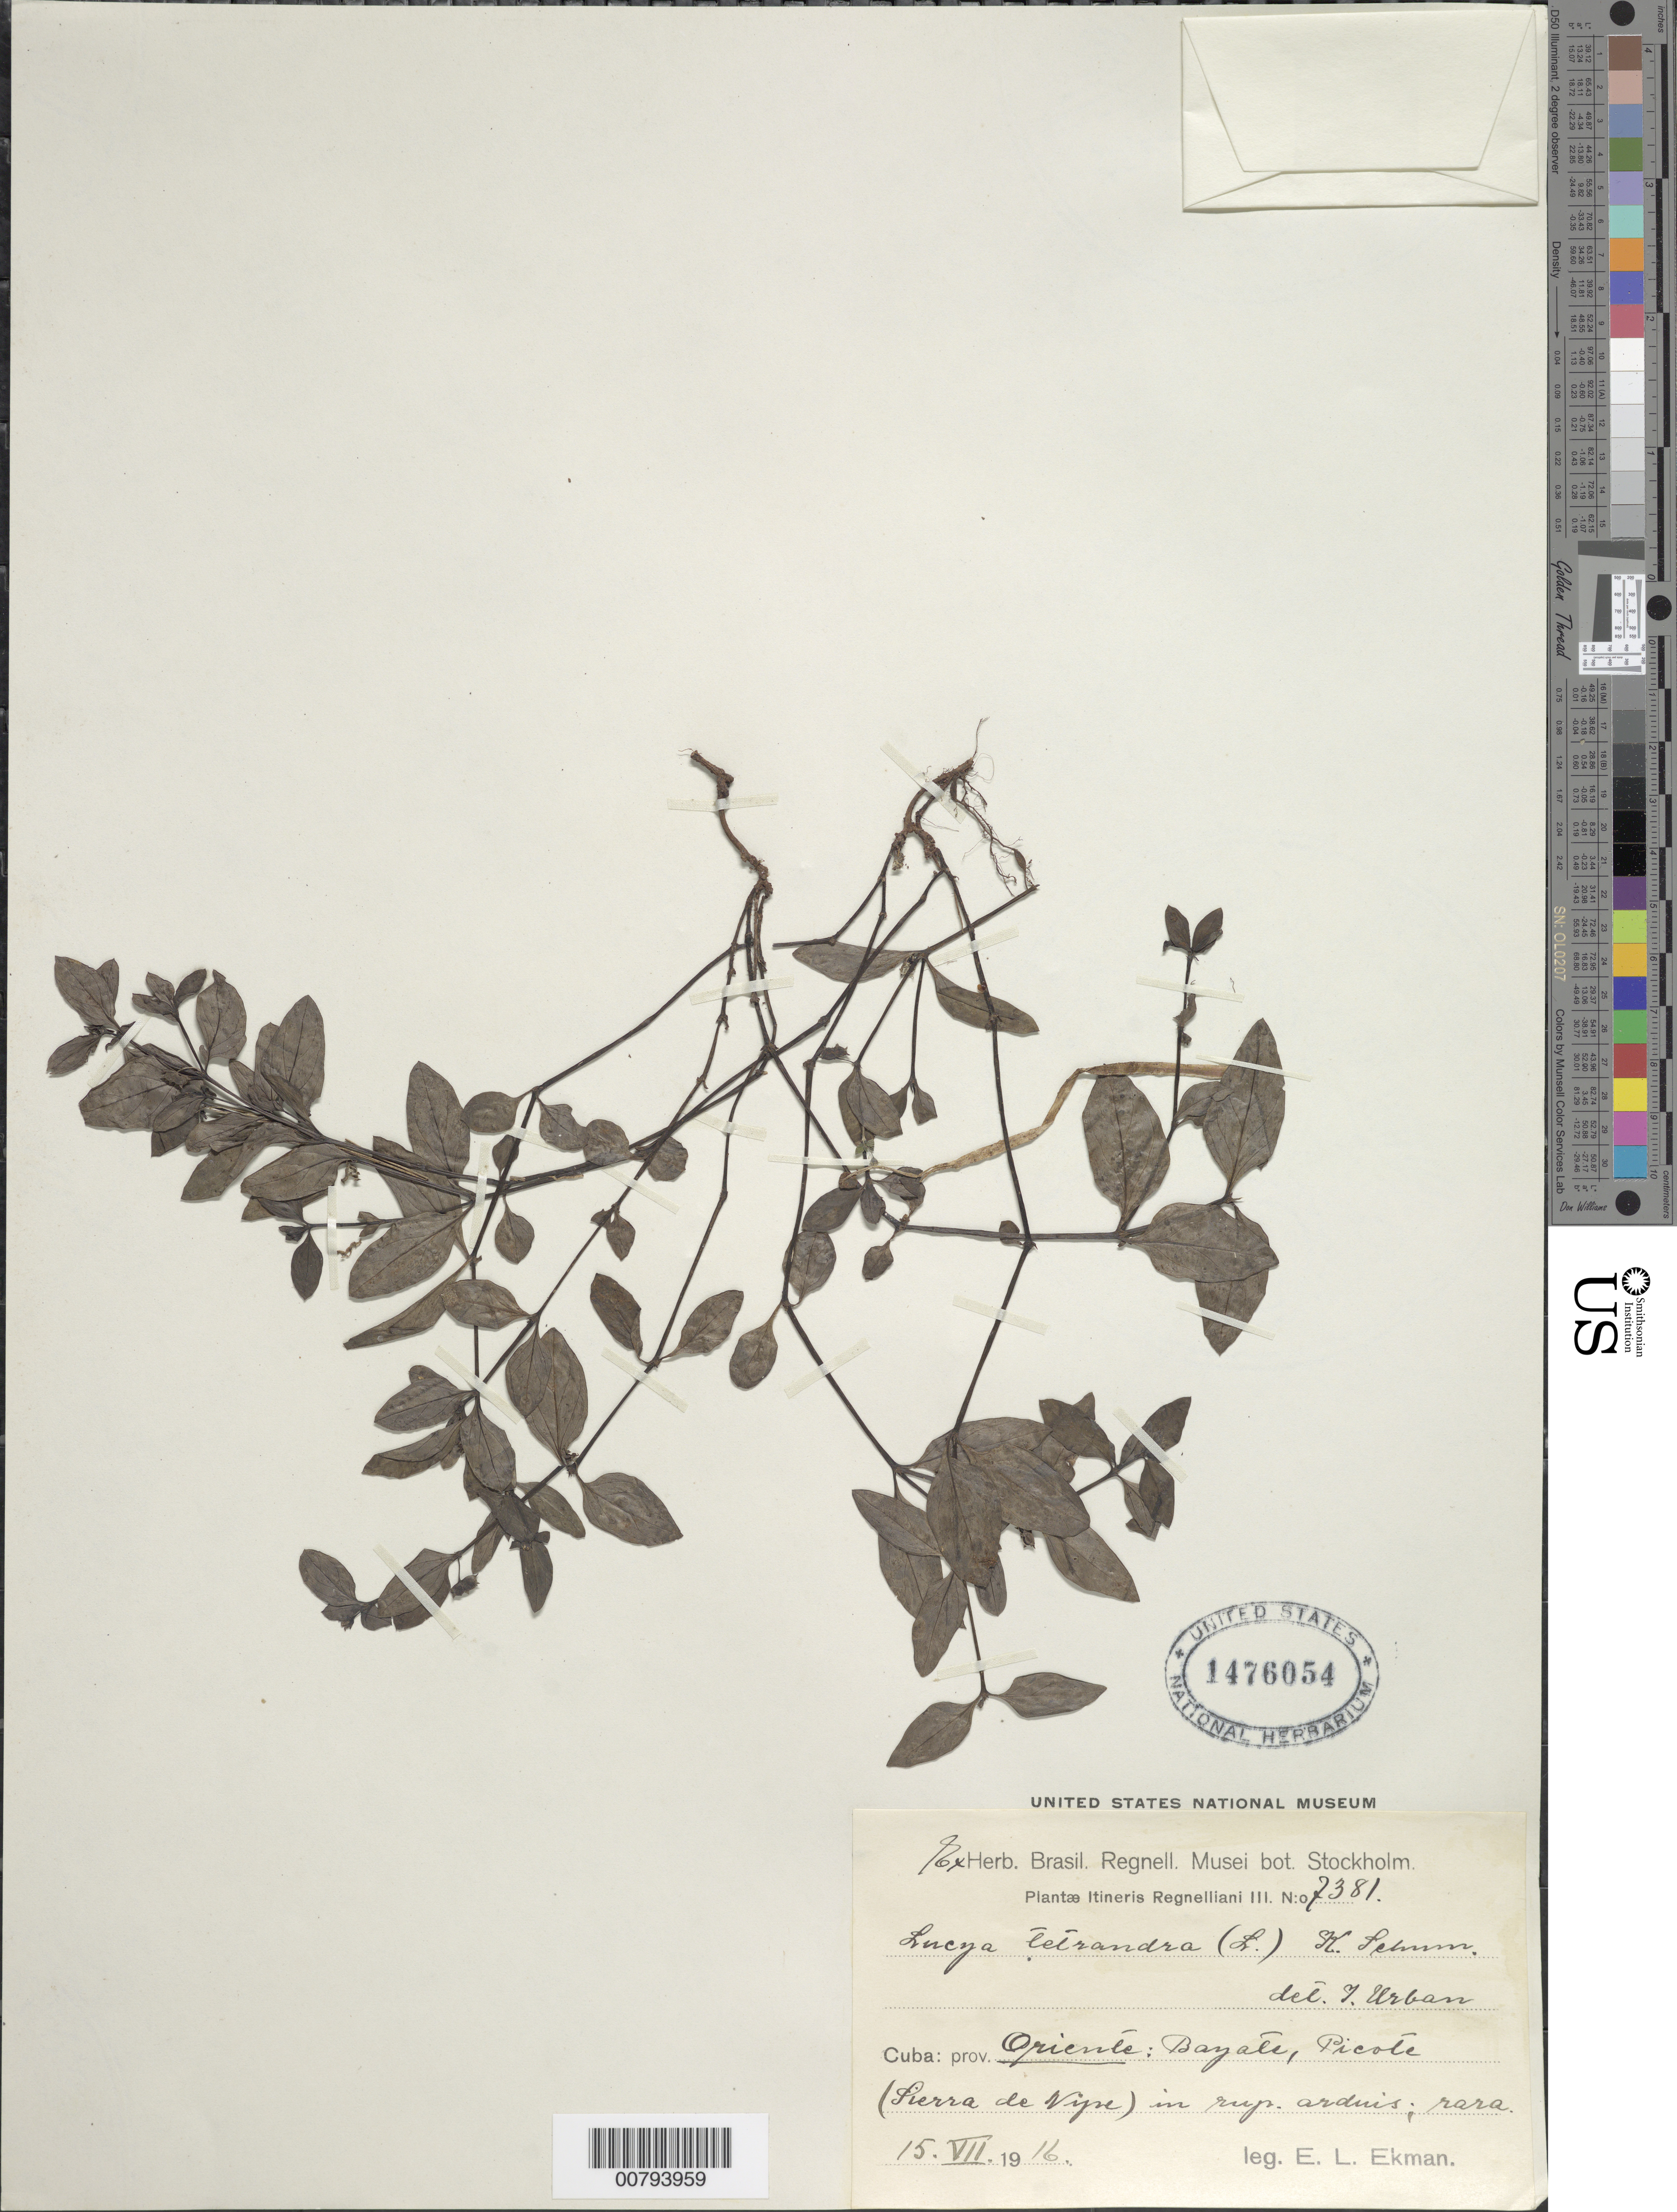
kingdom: Plantae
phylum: Tracheophyta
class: Magnoliopsida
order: Gentianales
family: Rubiaceae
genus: Lucya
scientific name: Lucya tetrandra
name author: (L.) K. Schum.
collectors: E. L. Ekman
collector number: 7381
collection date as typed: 15 Jul 1916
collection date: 1916-07-15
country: Cuba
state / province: Oriente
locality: Bayate, Picote (sp?). Sierra de Nipe (sp?)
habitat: In rup. Arduis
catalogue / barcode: US 1476054